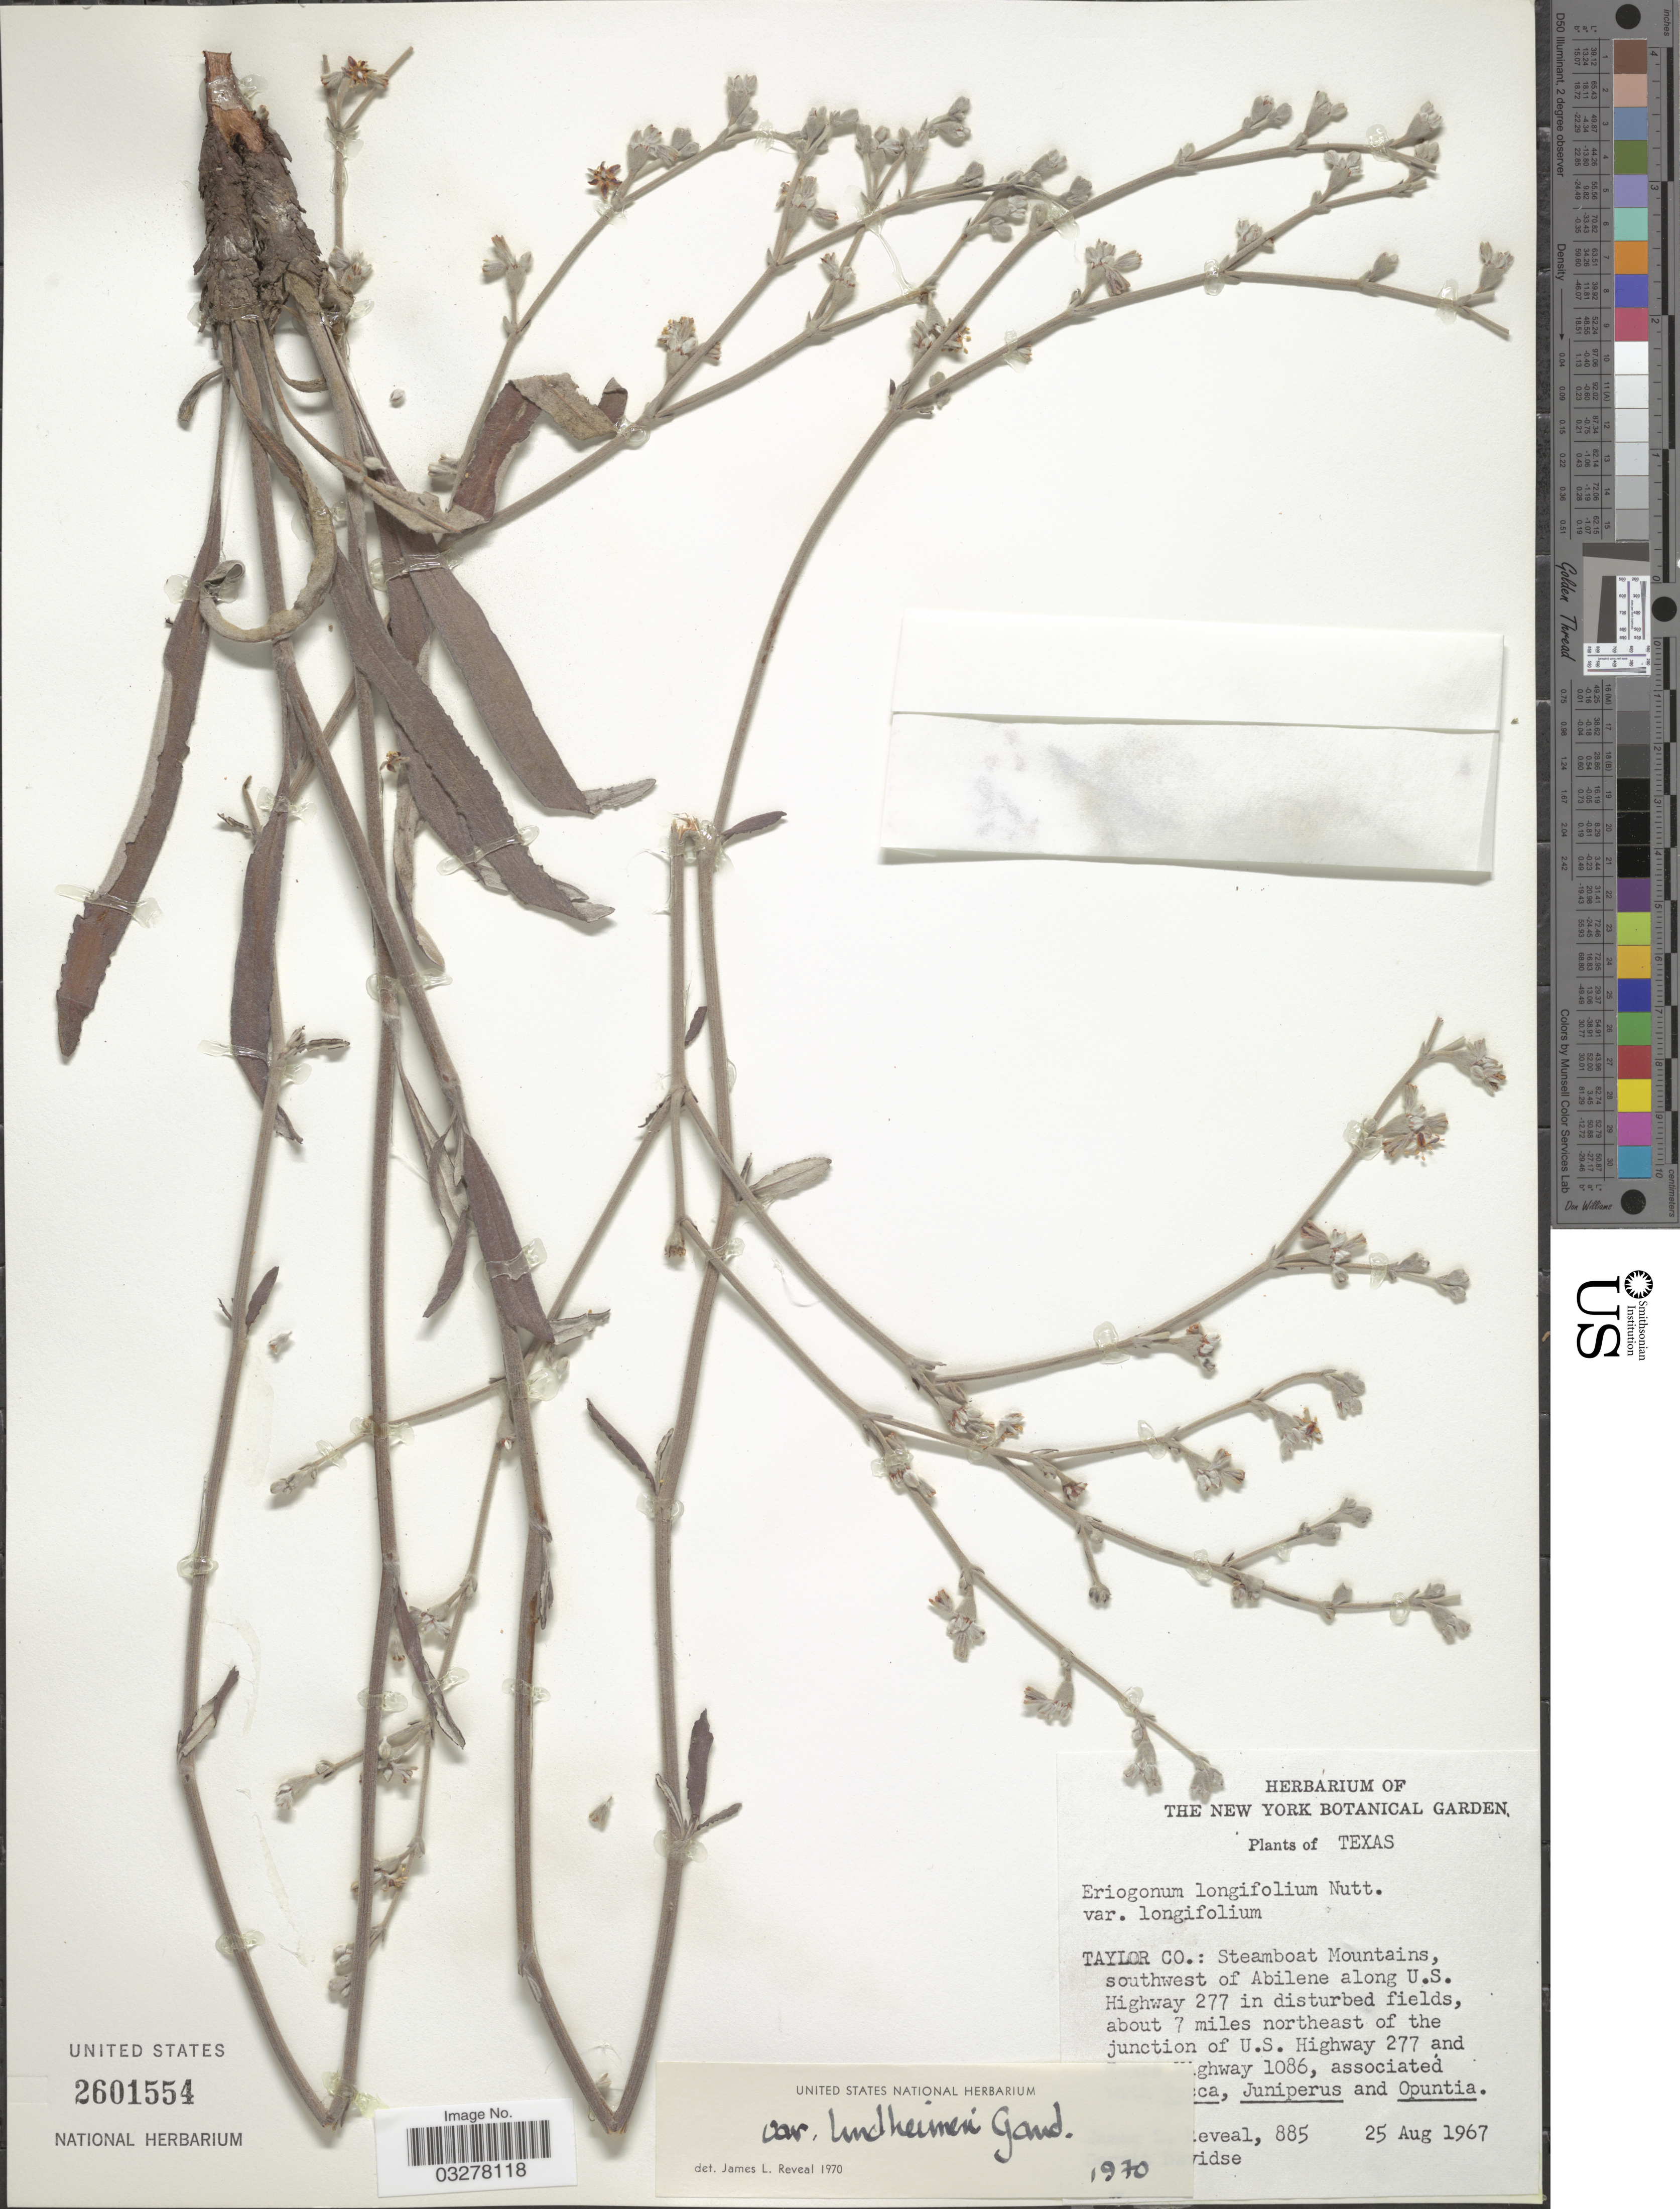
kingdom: Plantae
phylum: Tracheophyta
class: Magnoliopsida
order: Caryophyllales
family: Polygonaceae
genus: Eriogonum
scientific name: Eriogonum longifolium var. lindheimeri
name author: Gand.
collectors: J. L. Reveal & G. Davidse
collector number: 885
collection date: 1967-08-25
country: United States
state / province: Texas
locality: Taylor Co.: Steamboat Mountains, southwest of Abilene along U.S. Highway 277 in disturbed fields, about 7 miles northeast of the junction of U.S. Highway 277 and [illegible text]ghway 1086.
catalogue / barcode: US 2601554